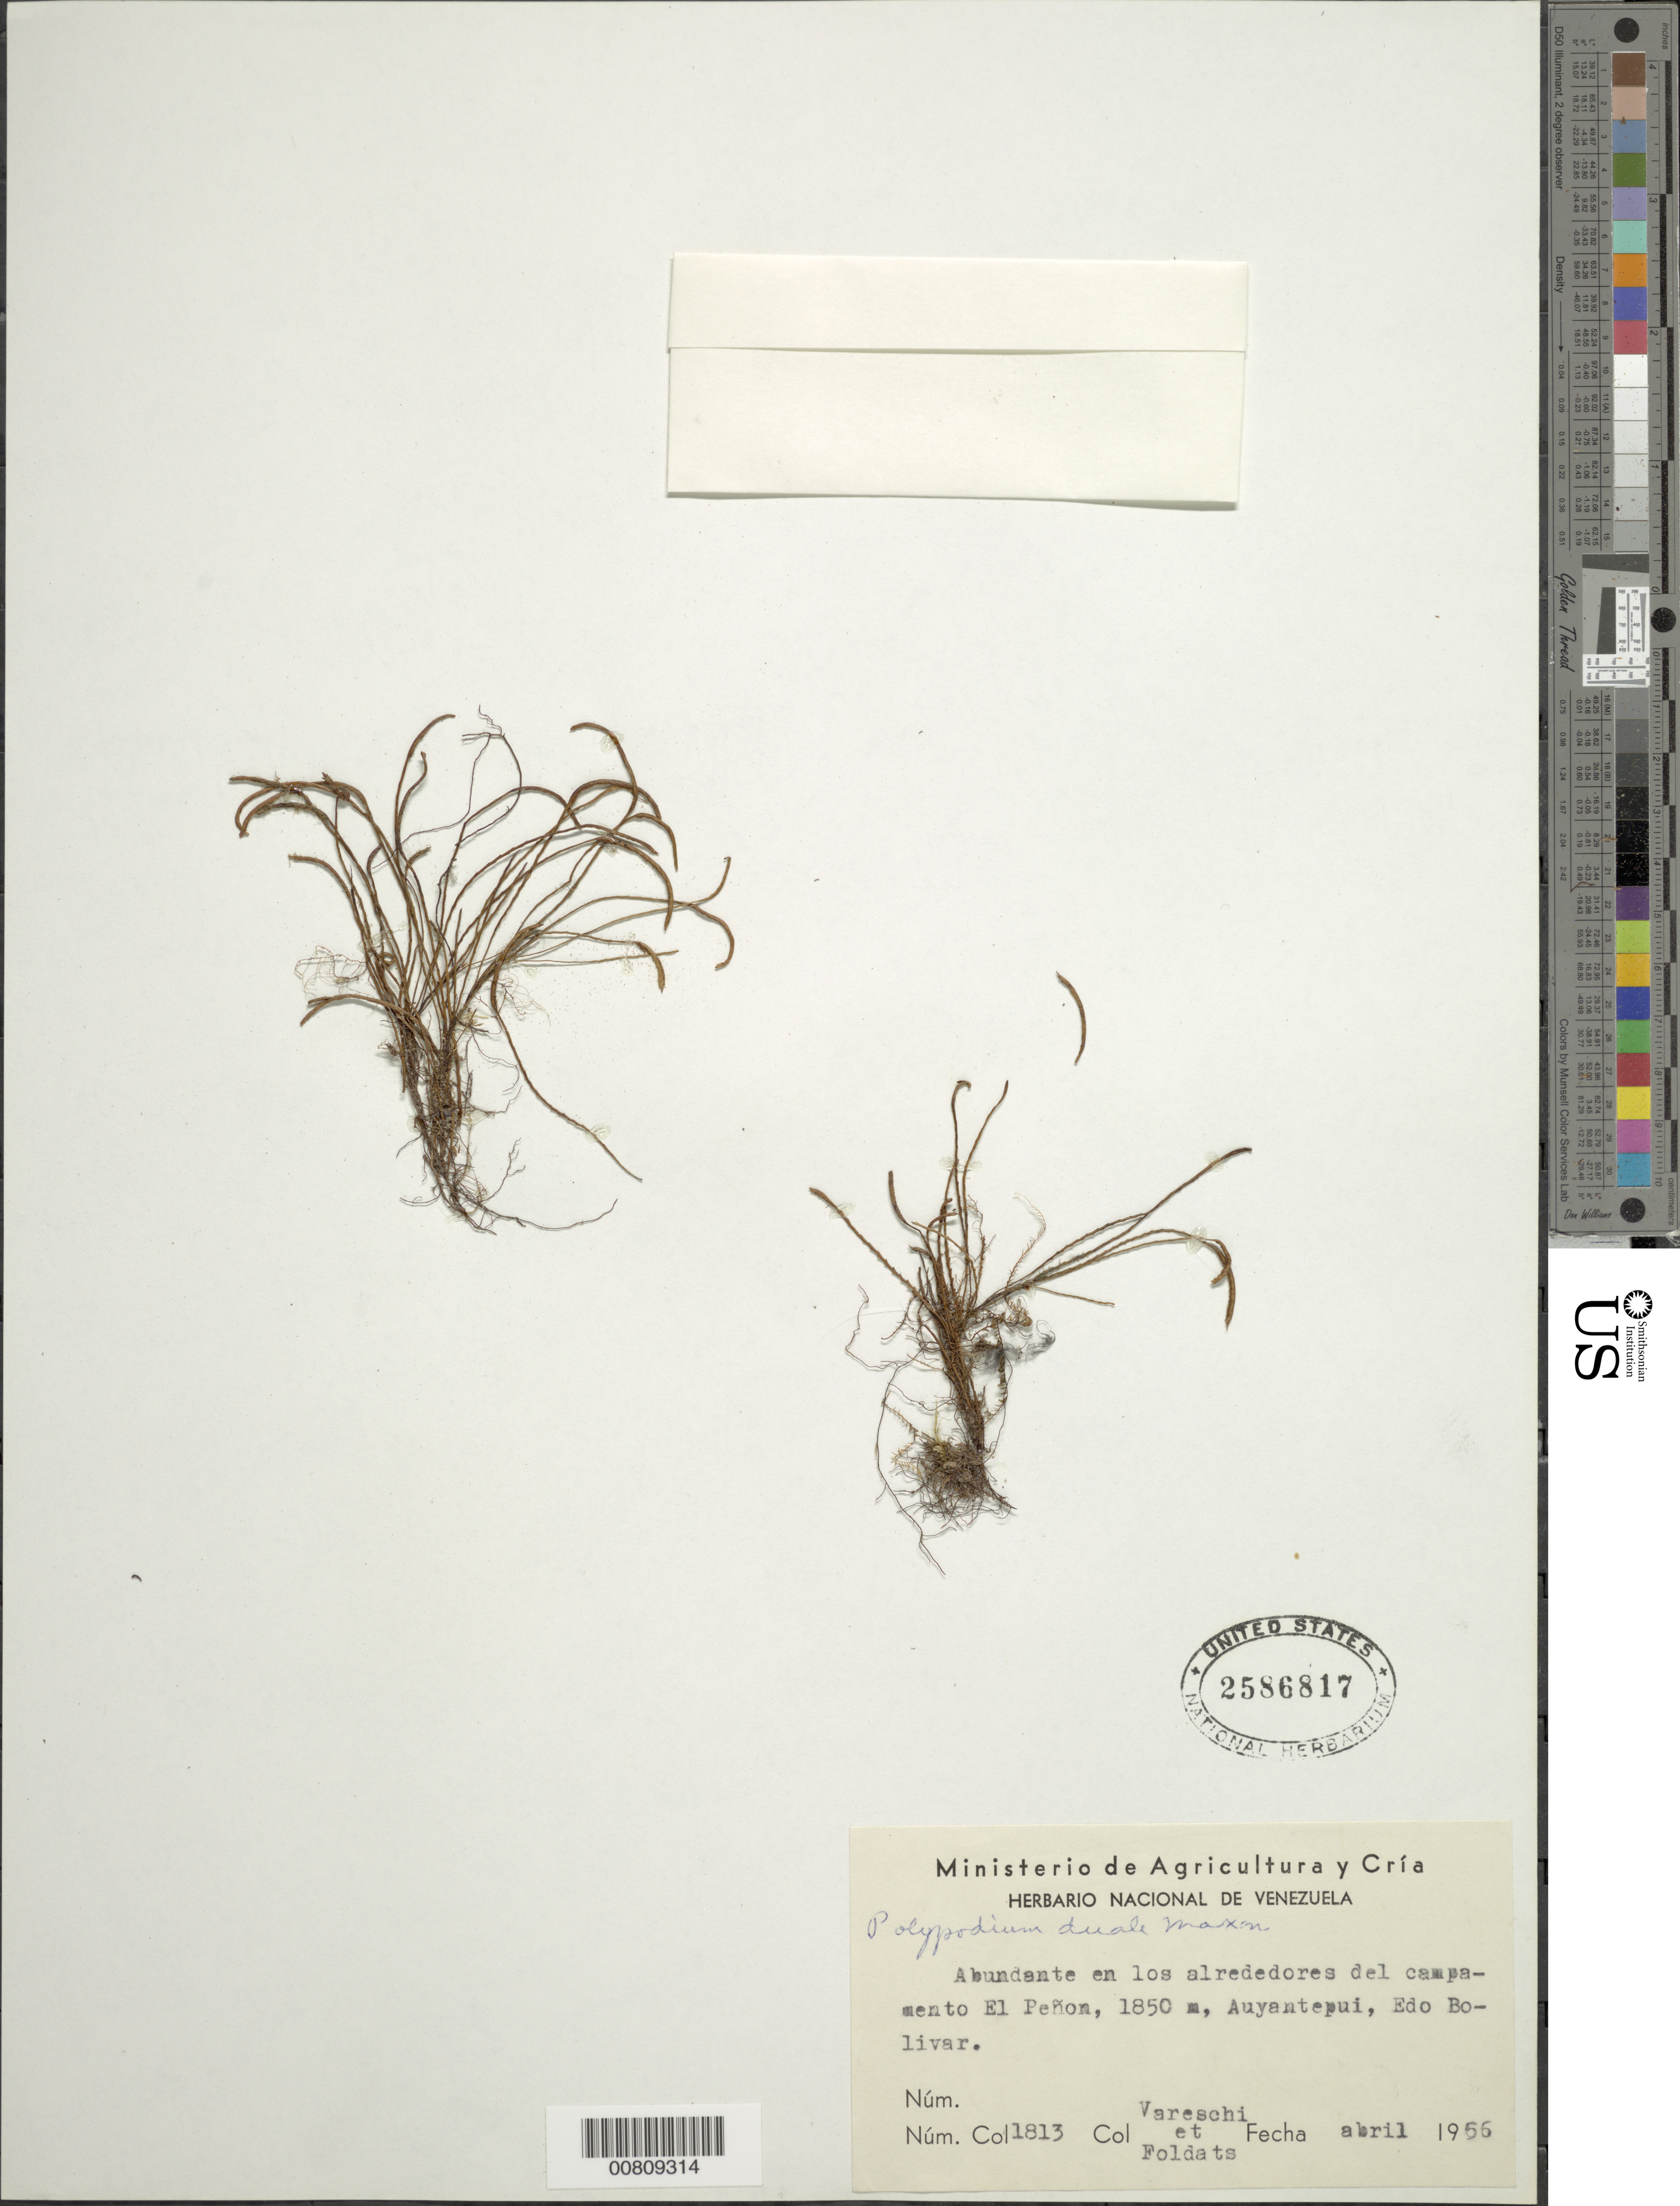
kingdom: Plantae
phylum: Tracheophyta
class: Polypodiopsida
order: Polypodiales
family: Polypodiaceae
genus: Cochlidium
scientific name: Cochlidium serrulatum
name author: (Sw.) L.E. Bishop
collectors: V. Vareschi & E. Foldats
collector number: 1813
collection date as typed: Apr-56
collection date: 1956-04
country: Venezuela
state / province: Bolívar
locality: Auyan-tepuí, El Peñon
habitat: Los aldredores del campamento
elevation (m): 1850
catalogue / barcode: US 2586817